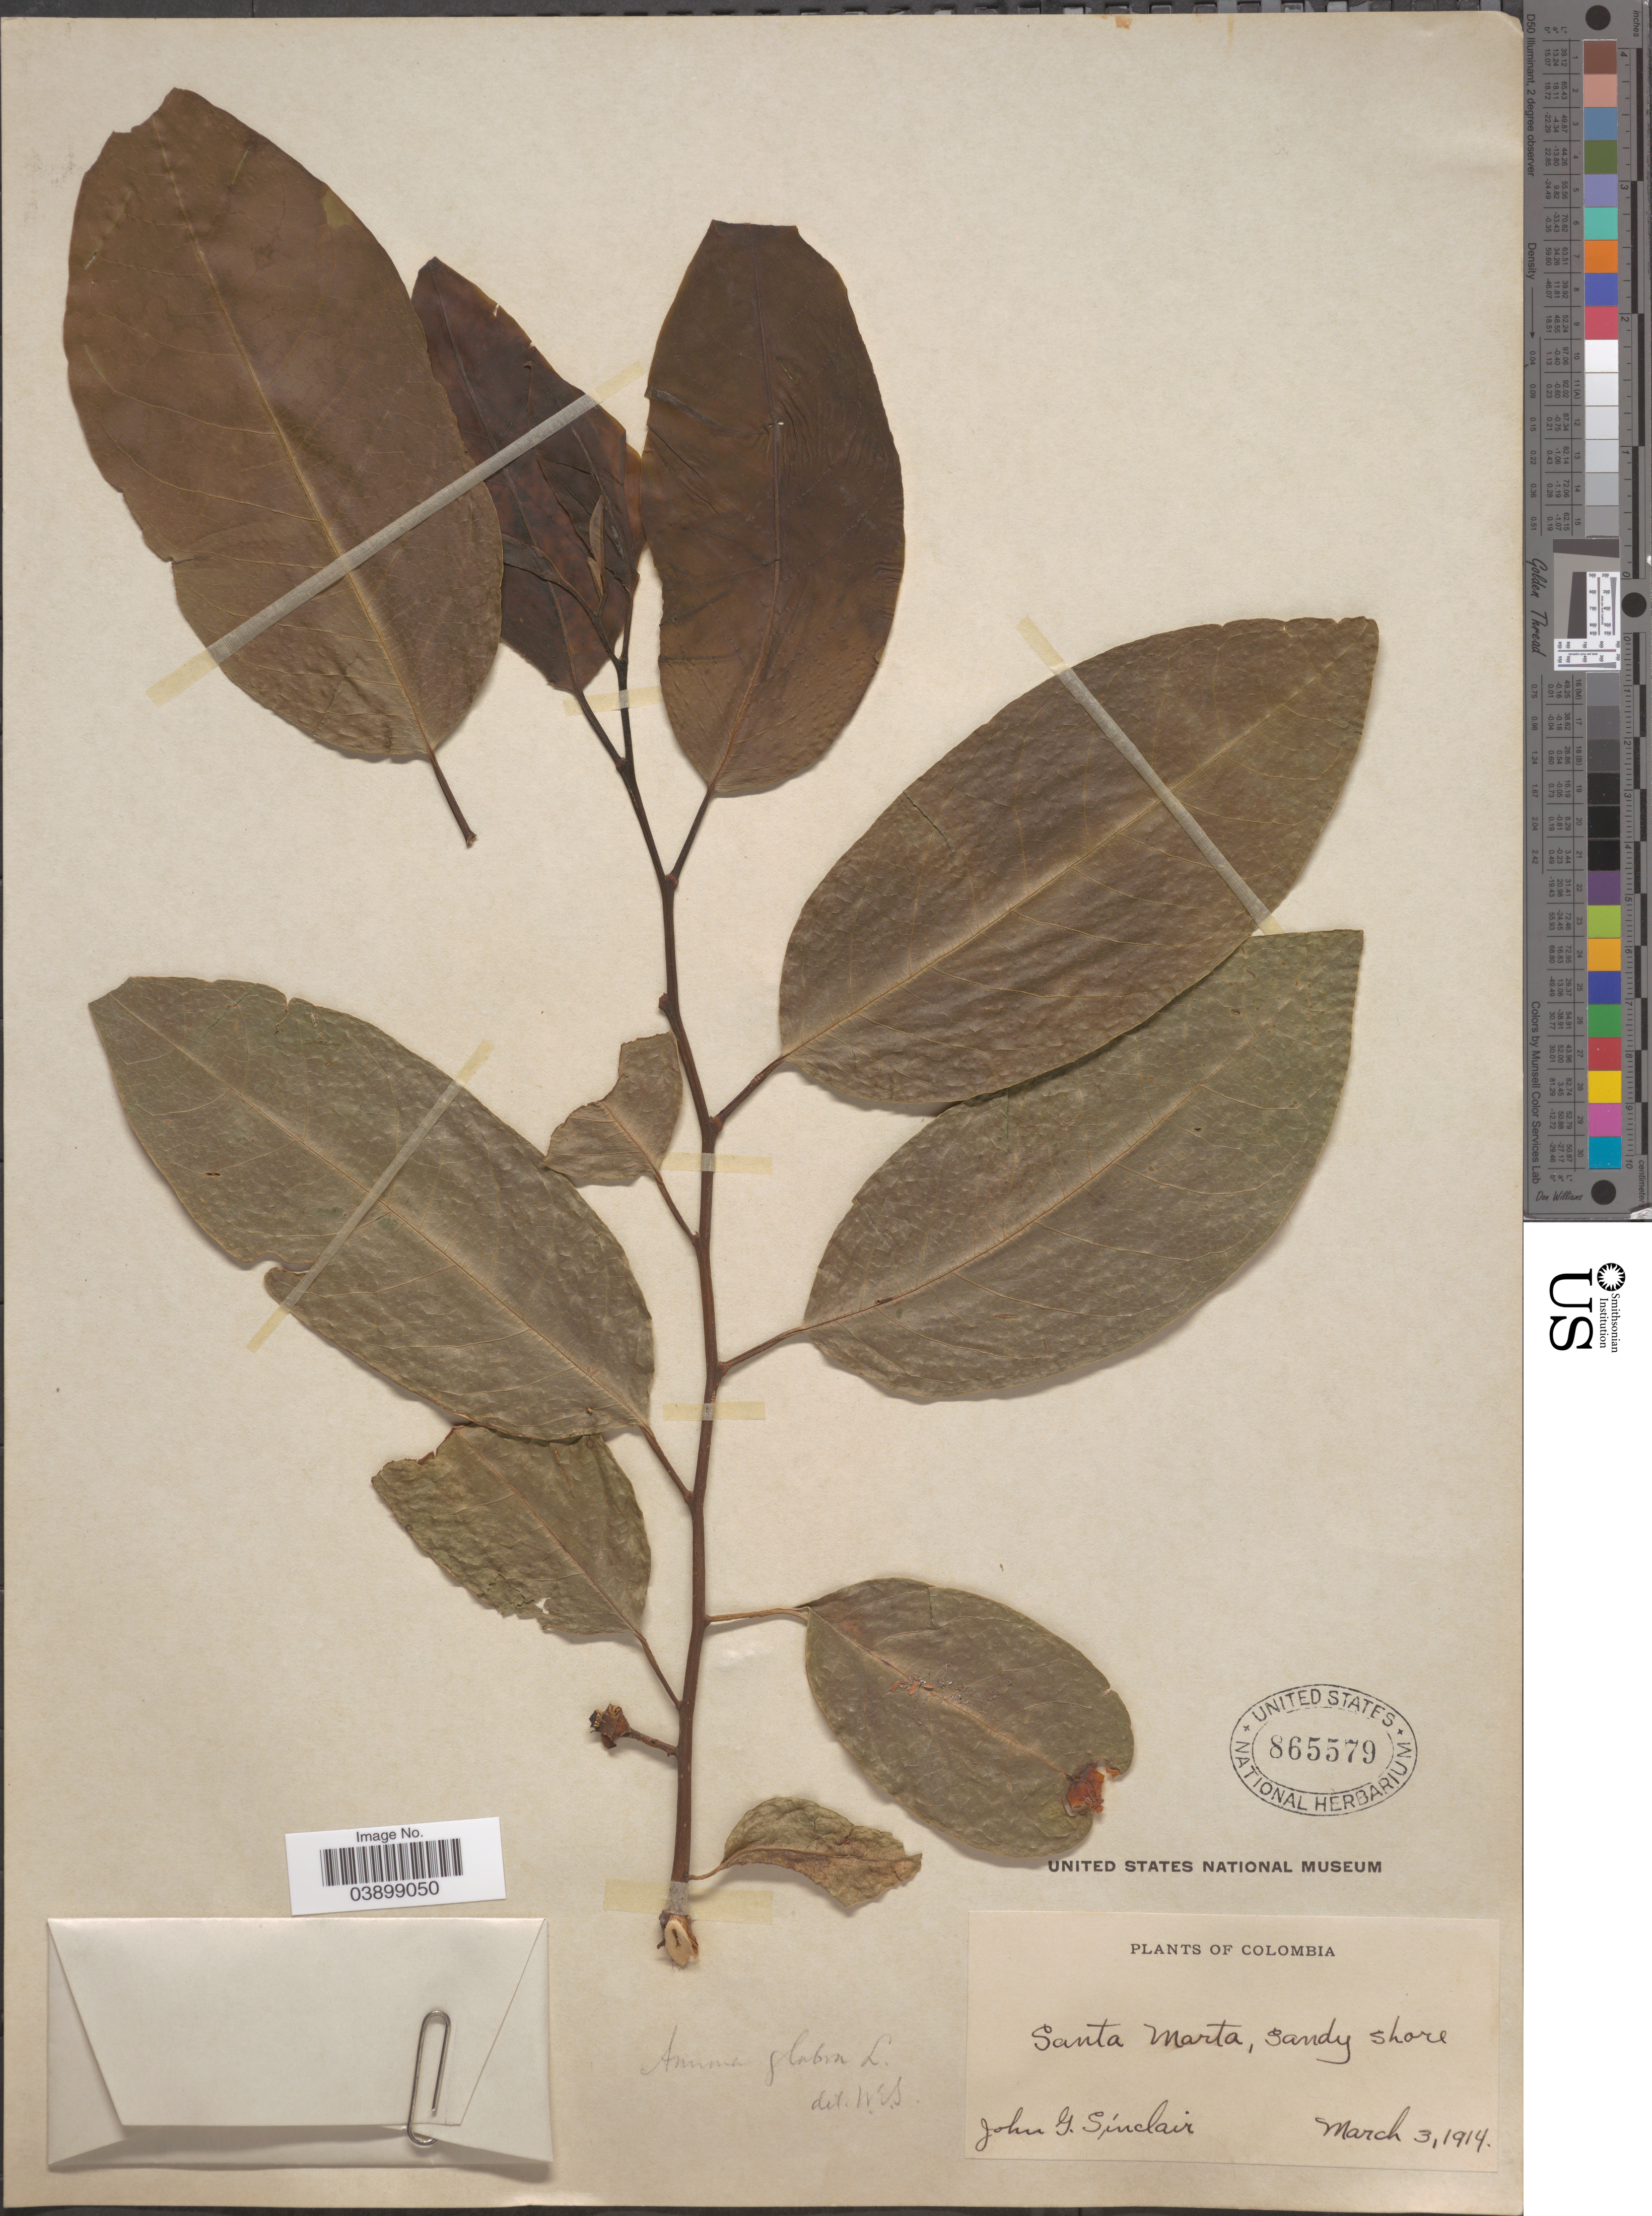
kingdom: Plantae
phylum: Tracheophyta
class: Magnoliopsida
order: Magnoliales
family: Annonaceae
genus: Annona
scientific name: Annona glabra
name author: L.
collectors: J. G. Sinclair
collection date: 1914-03-03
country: Colombia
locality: Santa Marta, sandy shore.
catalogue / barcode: US 865579